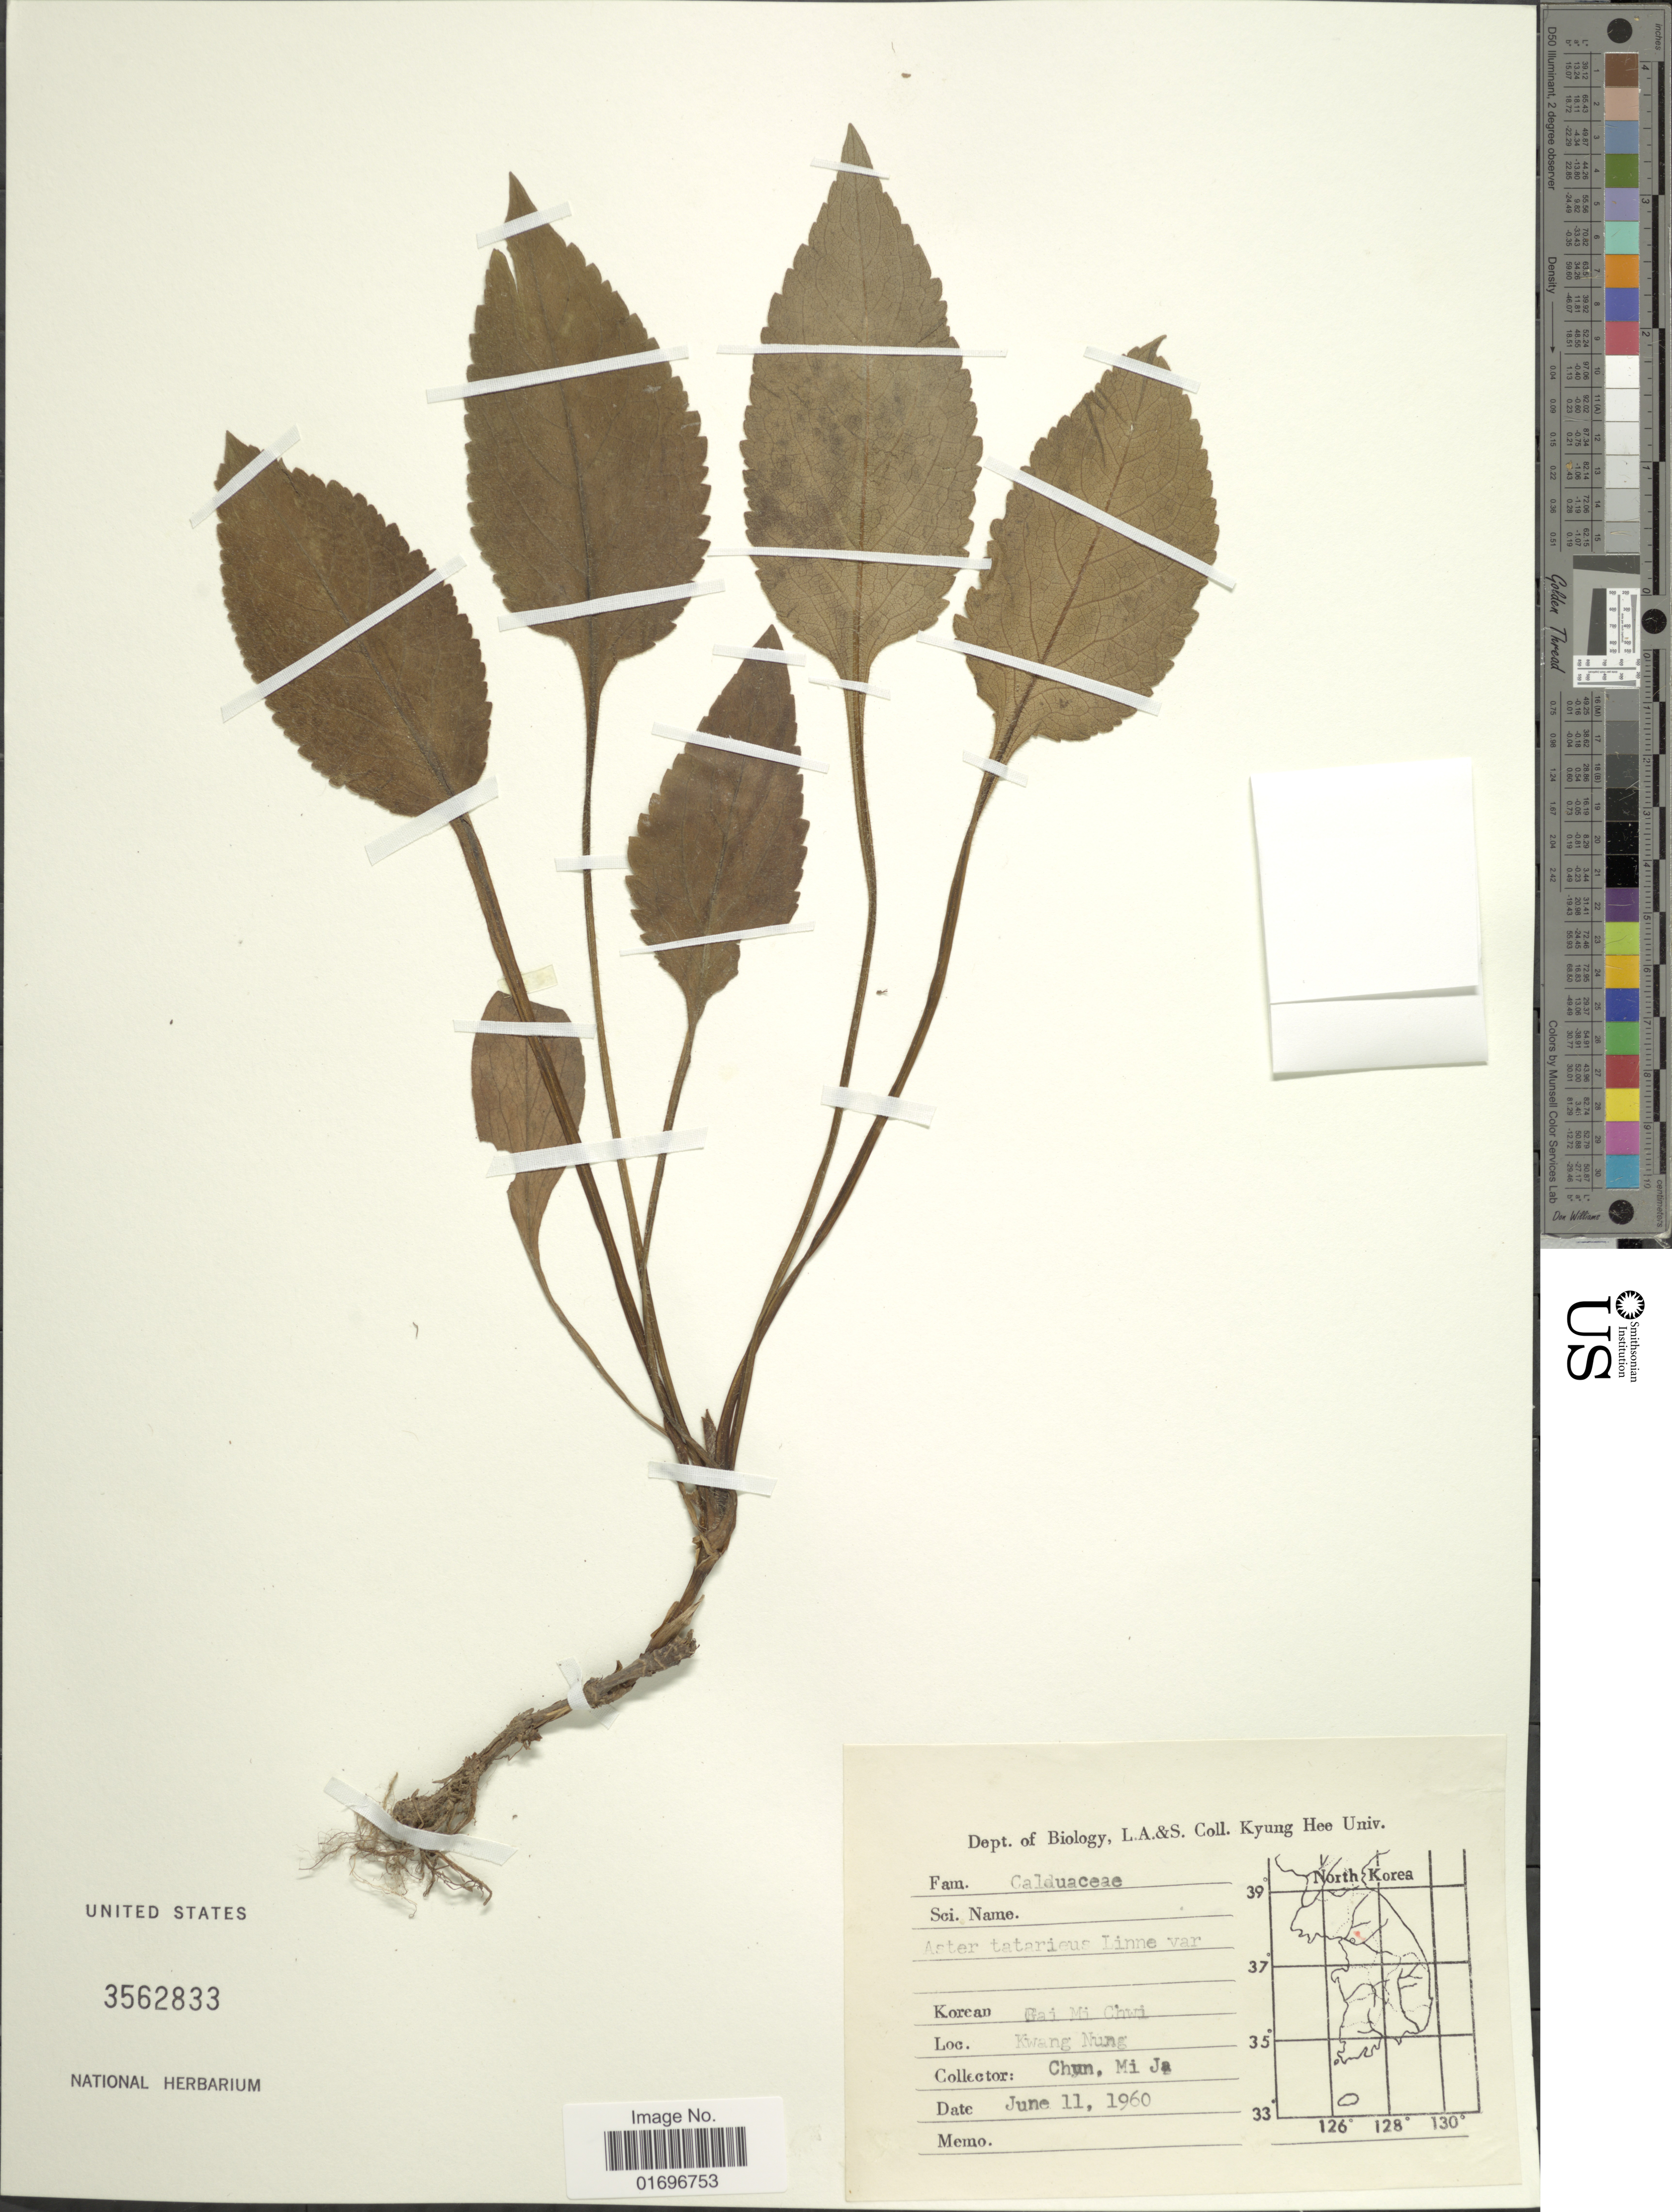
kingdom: Plantae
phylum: Tracheophyta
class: Magnoliopsida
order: Asterales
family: Asteraceae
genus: Aster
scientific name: Aster tataricus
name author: L. f.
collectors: M. Chun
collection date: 1960-06-11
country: South Korea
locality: Koreau. Gai Mi Ohwi. Kwang Nung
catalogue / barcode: US 3562833